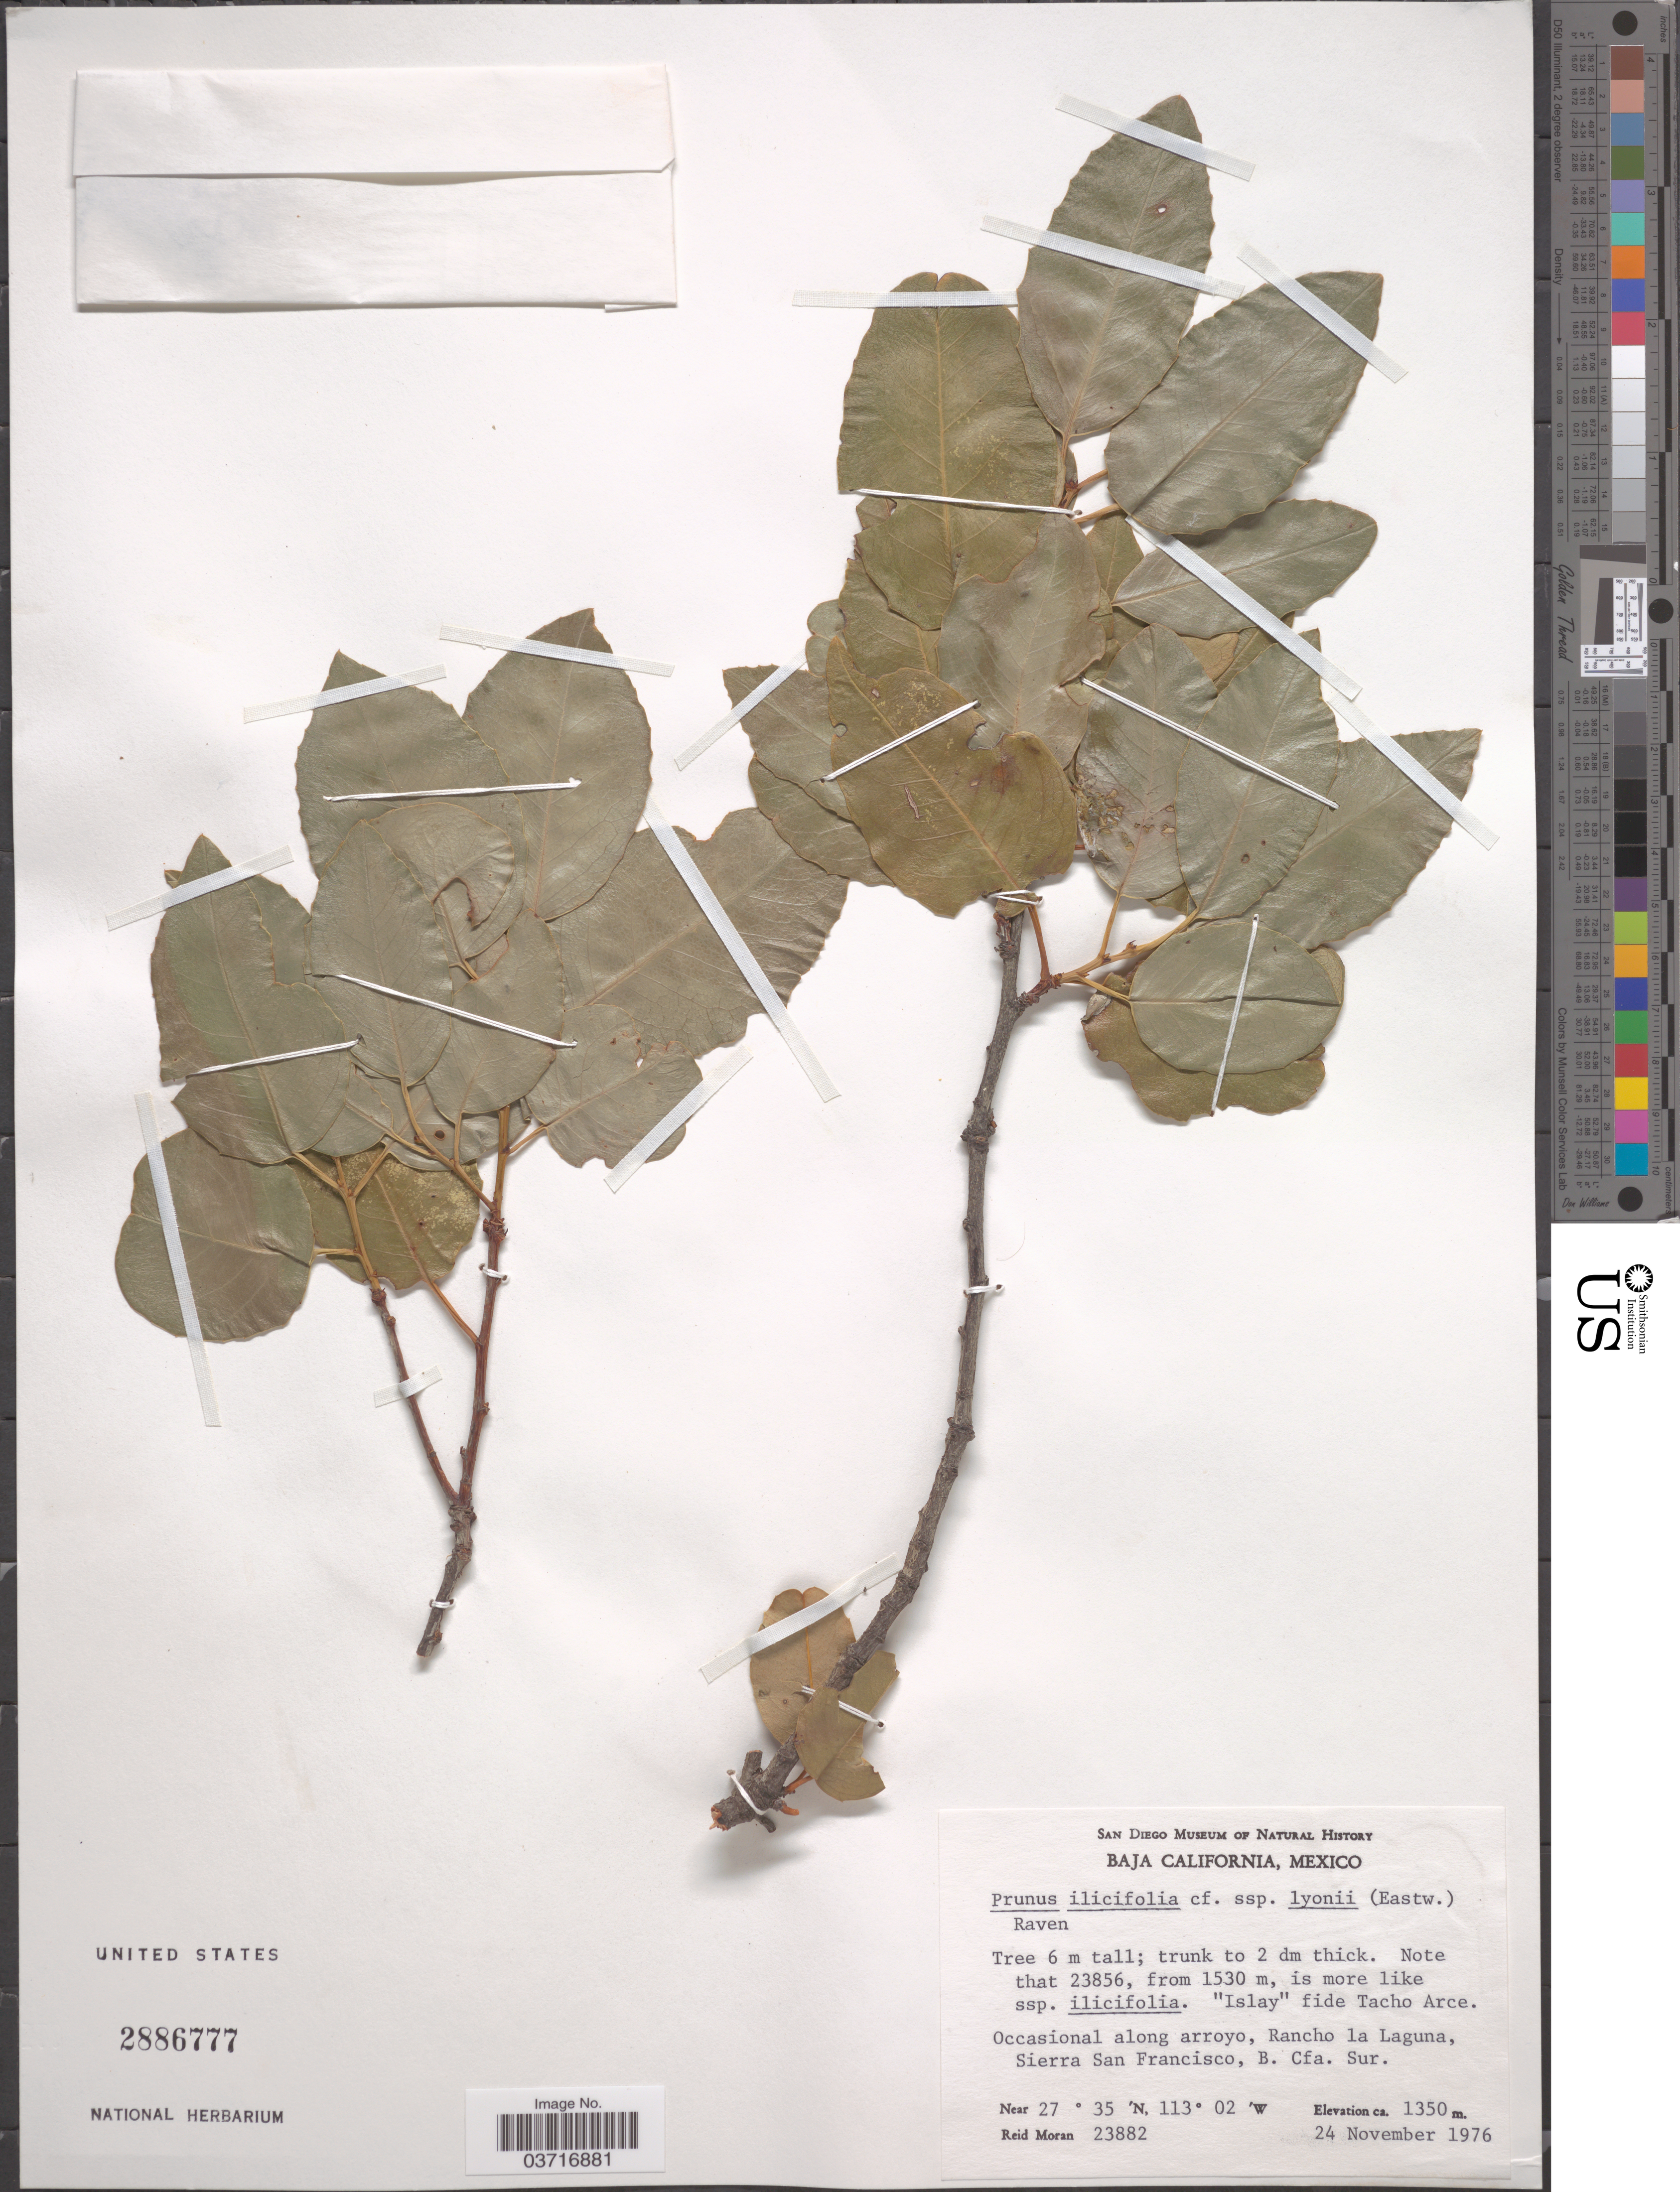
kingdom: Plantae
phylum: Tracheophyta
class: Magnoliopsida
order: Rosales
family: Rosaceae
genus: Prunus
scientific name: Prunus ilicifolia subsp. lyonii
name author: (Eastw.) P.H. Raven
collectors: R. Moran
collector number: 23882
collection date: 1976-11-24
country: Mexico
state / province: Baja California Sur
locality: Occasional along arroyo, Rancho la Laguna, Sierra San Francisco, B. Cfa. Sur.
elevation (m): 1350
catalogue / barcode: US 2886777